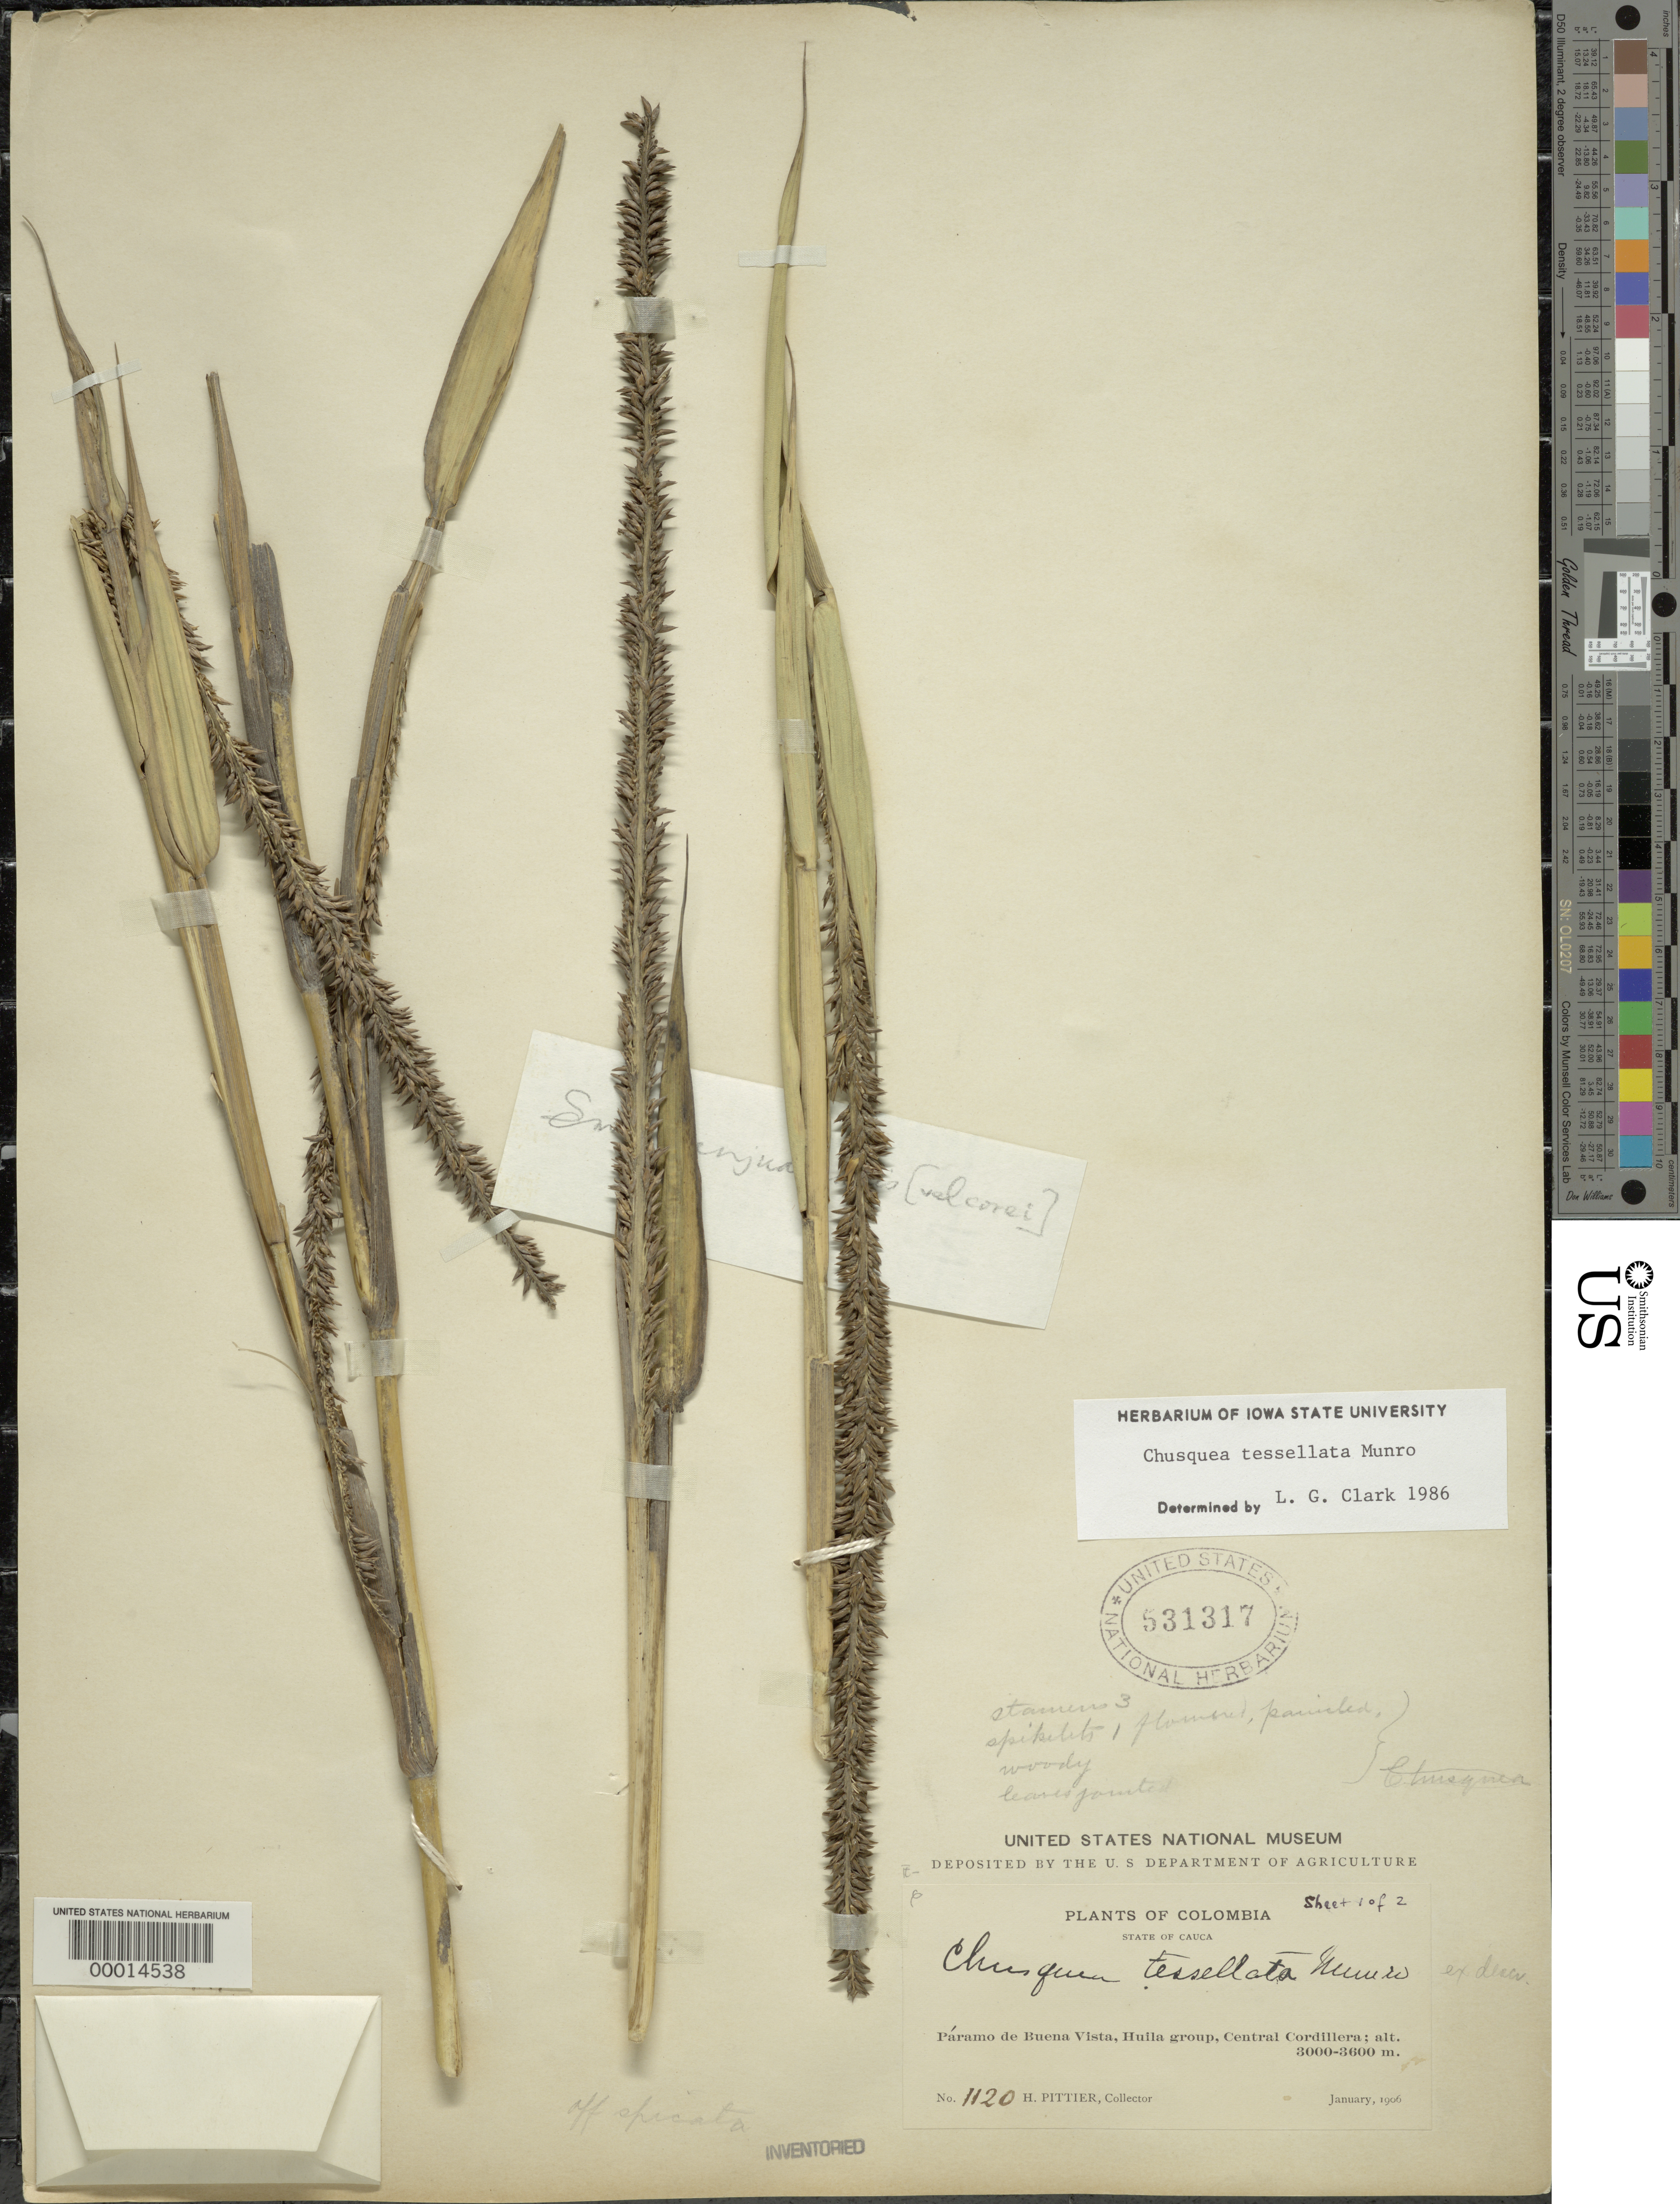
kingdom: Plantae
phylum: Tracheophyta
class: Liliopsida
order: Poales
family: Poaceae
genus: Chusquea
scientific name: Chusquea tessellata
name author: Munro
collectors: H. F. Pittier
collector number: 1120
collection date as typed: Jan 1906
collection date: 1906-01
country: Colombia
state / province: Cauca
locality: Paramo de Buena Vista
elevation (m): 3000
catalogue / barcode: US 531317